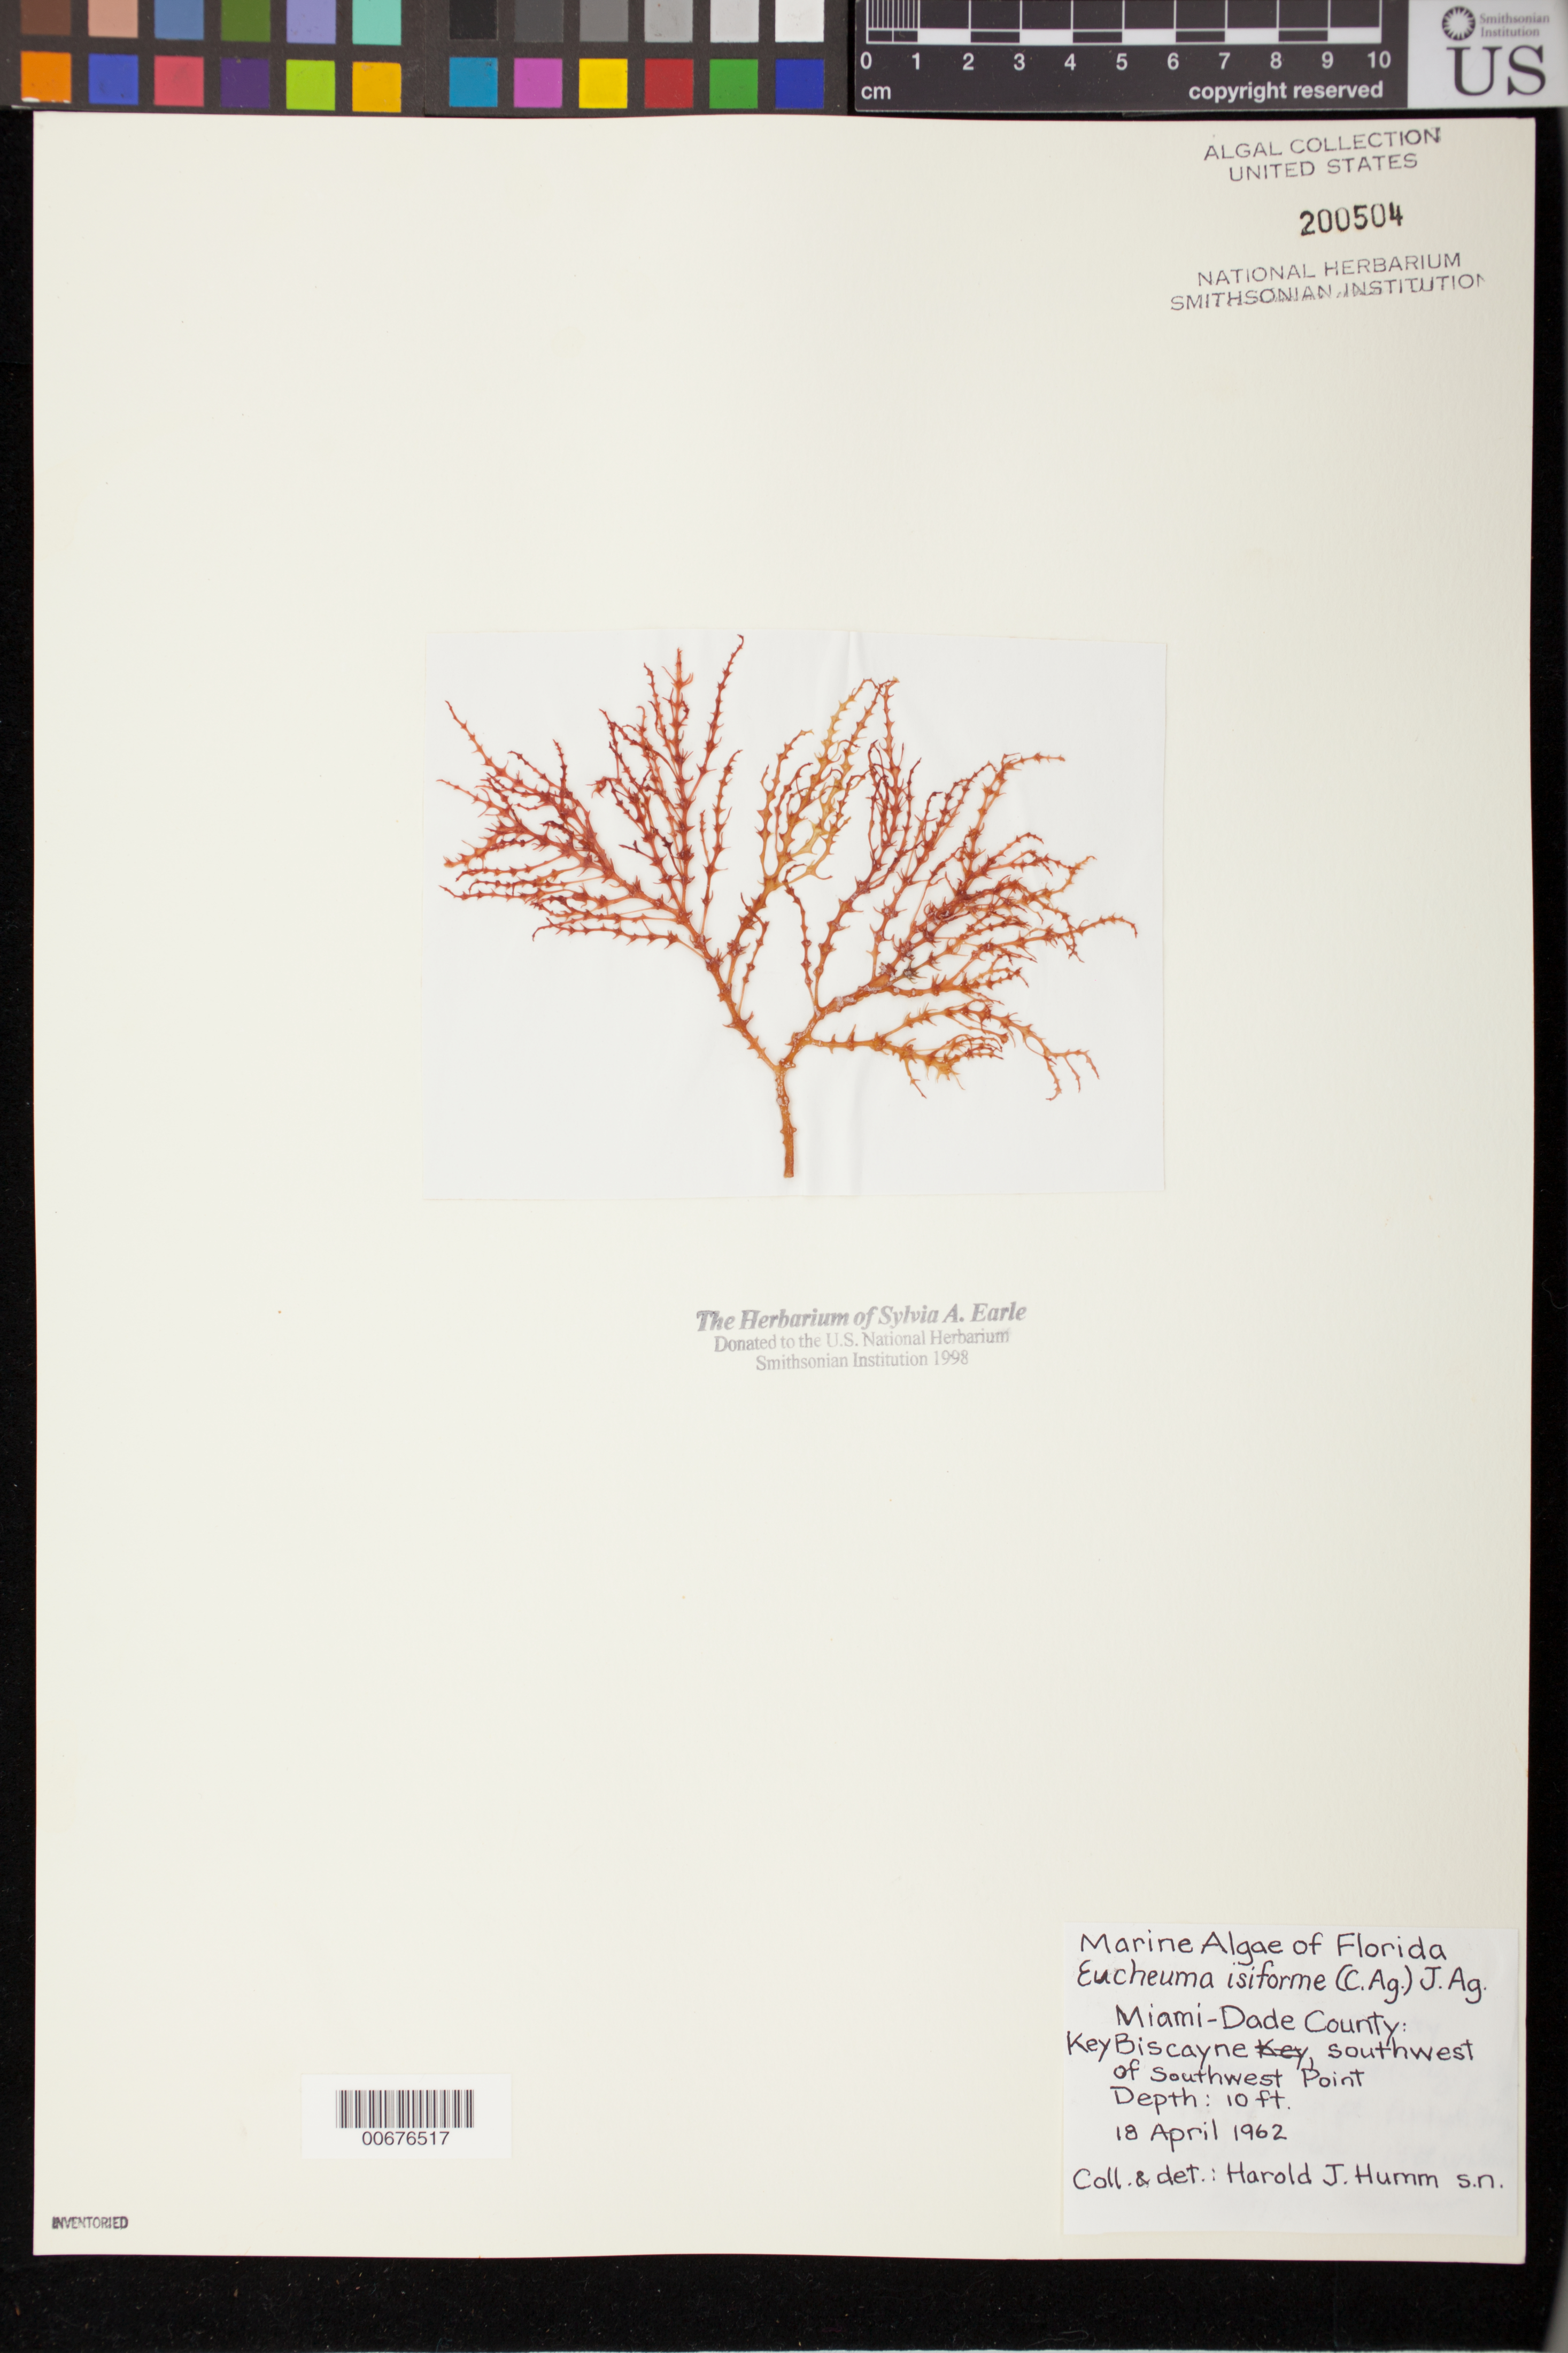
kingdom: Plantae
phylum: Rhodophyta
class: Florideophyceae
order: Gigartinales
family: Solieriaceae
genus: Eucheumatopsis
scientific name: Eucheumatopsis isiformis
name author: (C. Agardh) M.L. Núñez-Resendiz et al.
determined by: Algae name updating Project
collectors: H. J. Humm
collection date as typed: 18 Apr 1962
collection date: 1962-04-18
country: United States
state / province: Florida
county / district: Miami-Dade County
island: Key Biscayne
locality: Southwest of Southwest Point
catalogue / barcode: US 200504